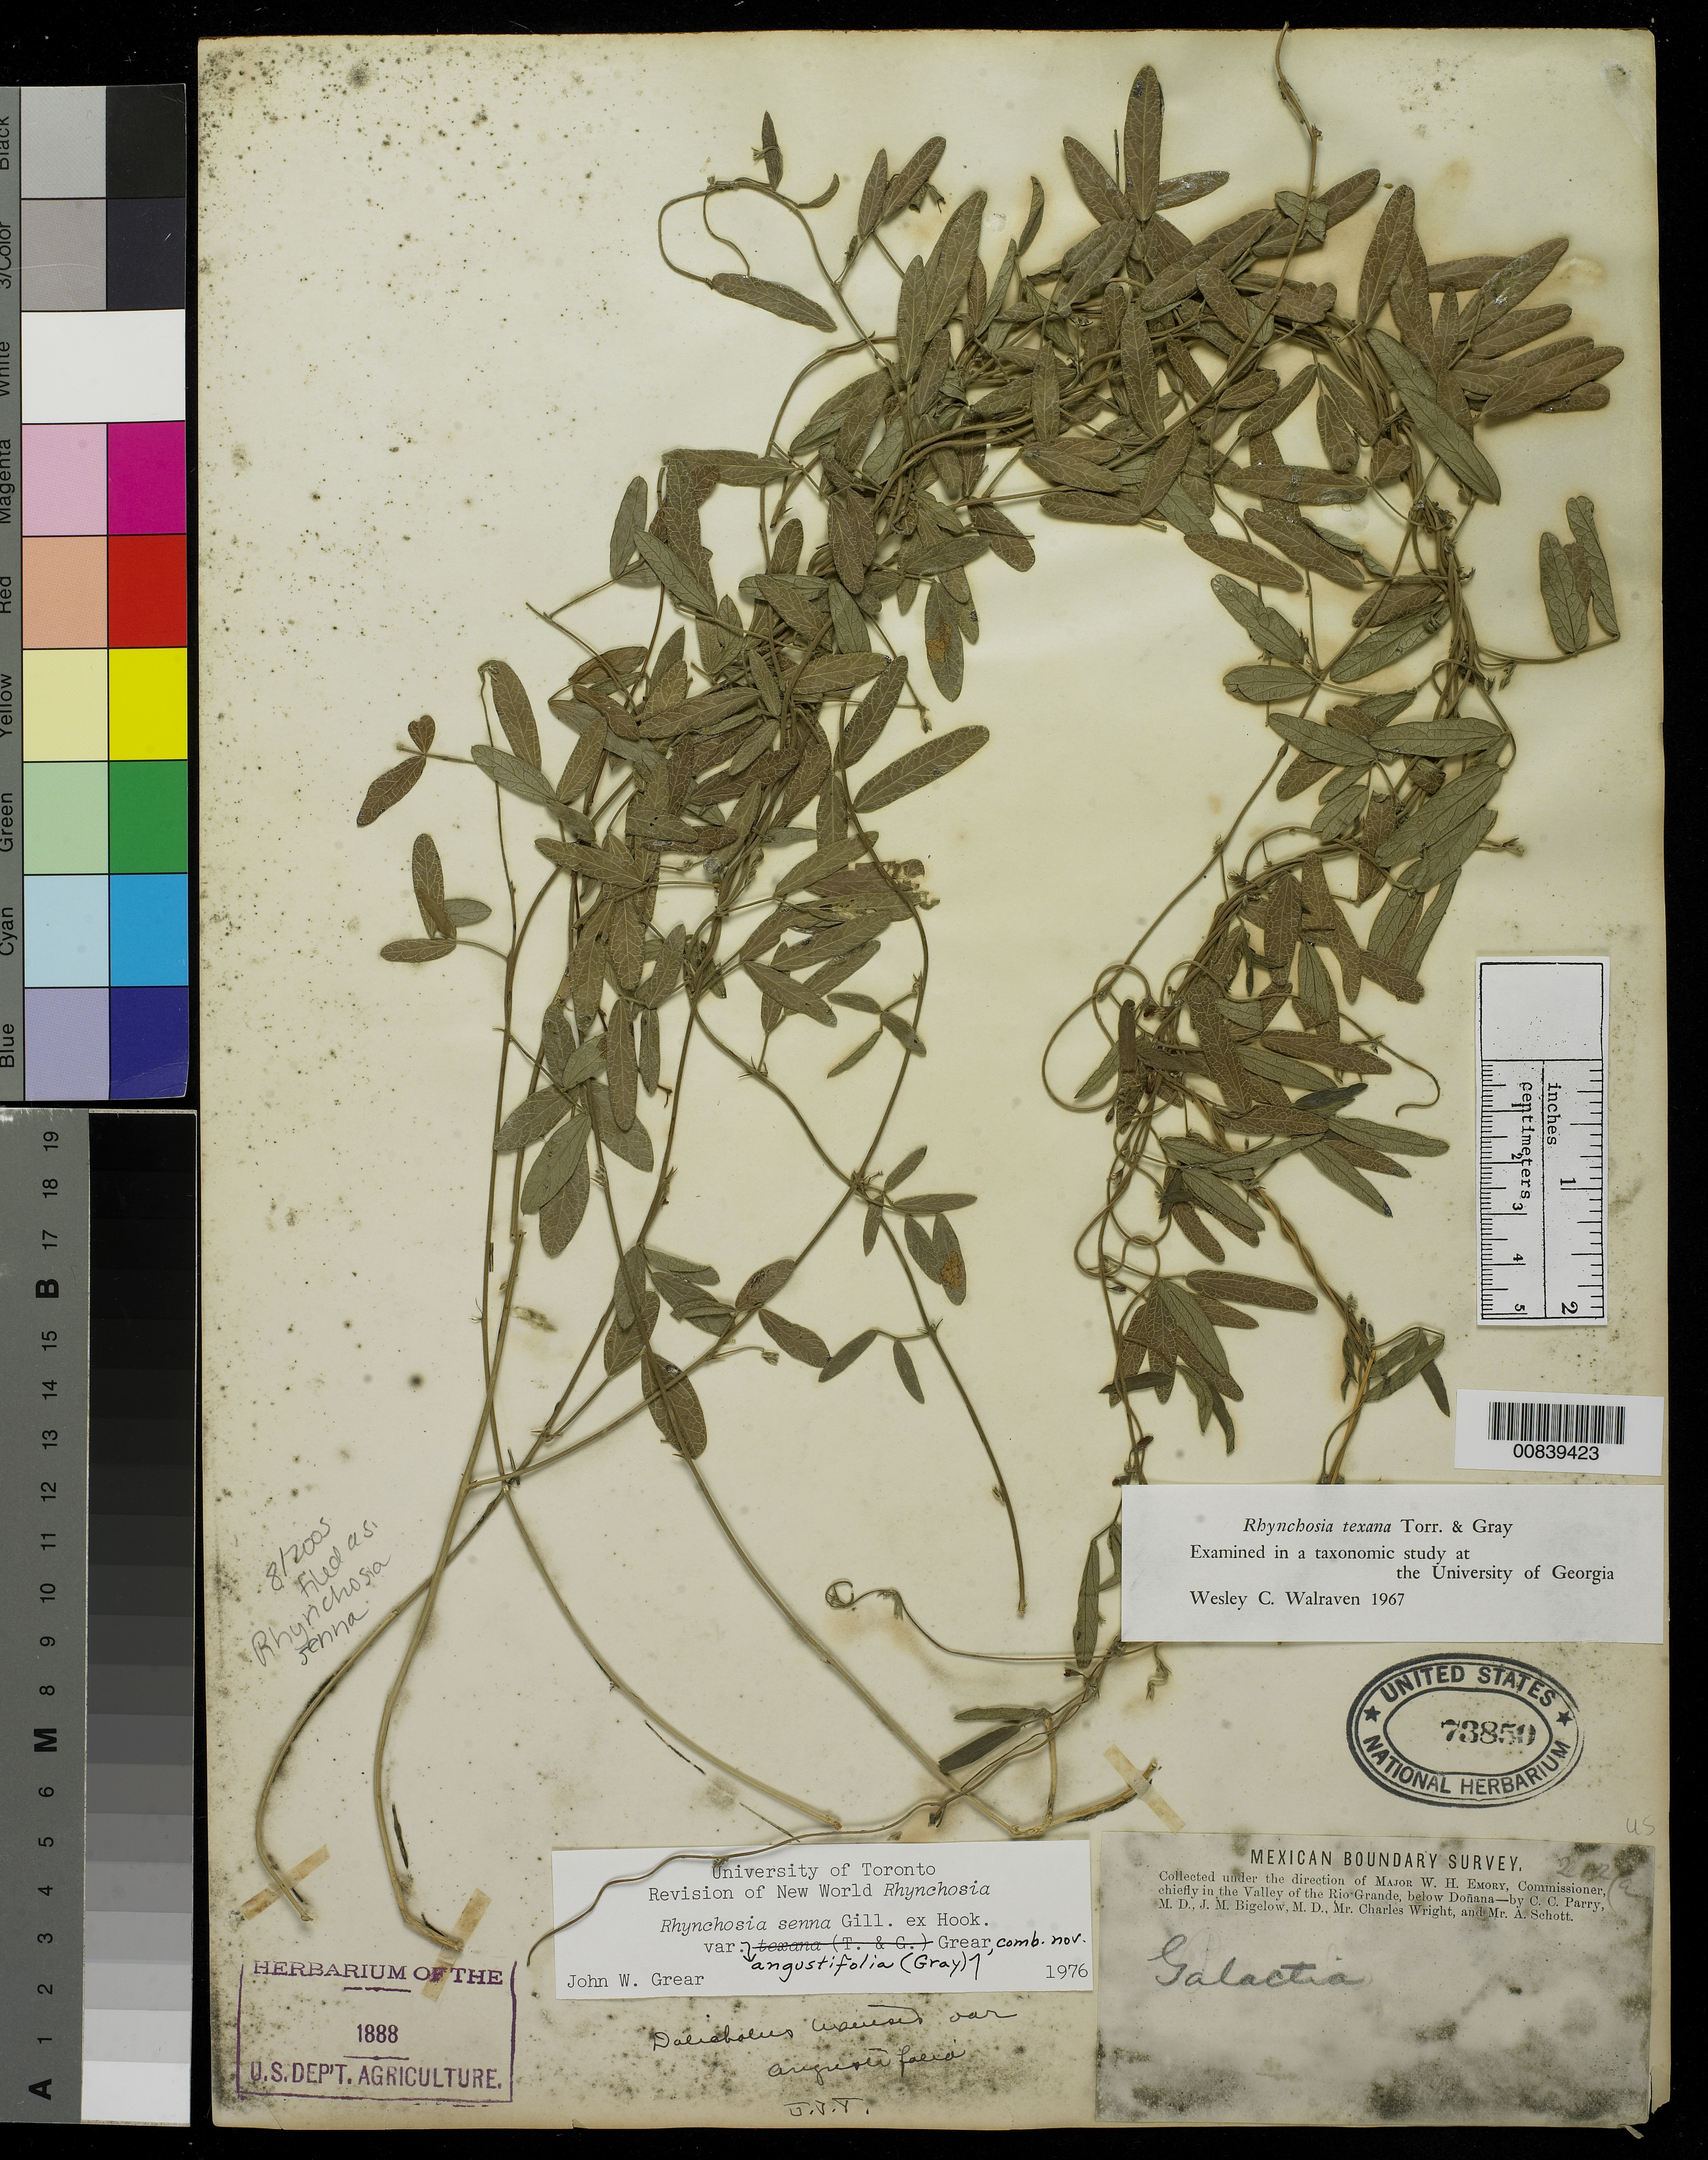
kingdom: Plantae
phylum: Tracheophyta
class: Magnoliopsida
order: Fabales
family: Fabaceae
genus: Rhynchosia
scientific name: Rhynchosia senna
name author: Gillies ex Hook.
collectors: C. C. Parry, J. M. Bigelow, C. Wright & A. C. V. Schott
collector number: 202a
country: United States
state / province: New Mexico / Texas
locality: Valley of the Rio Grande, below Doñana.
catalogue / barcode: US 73850